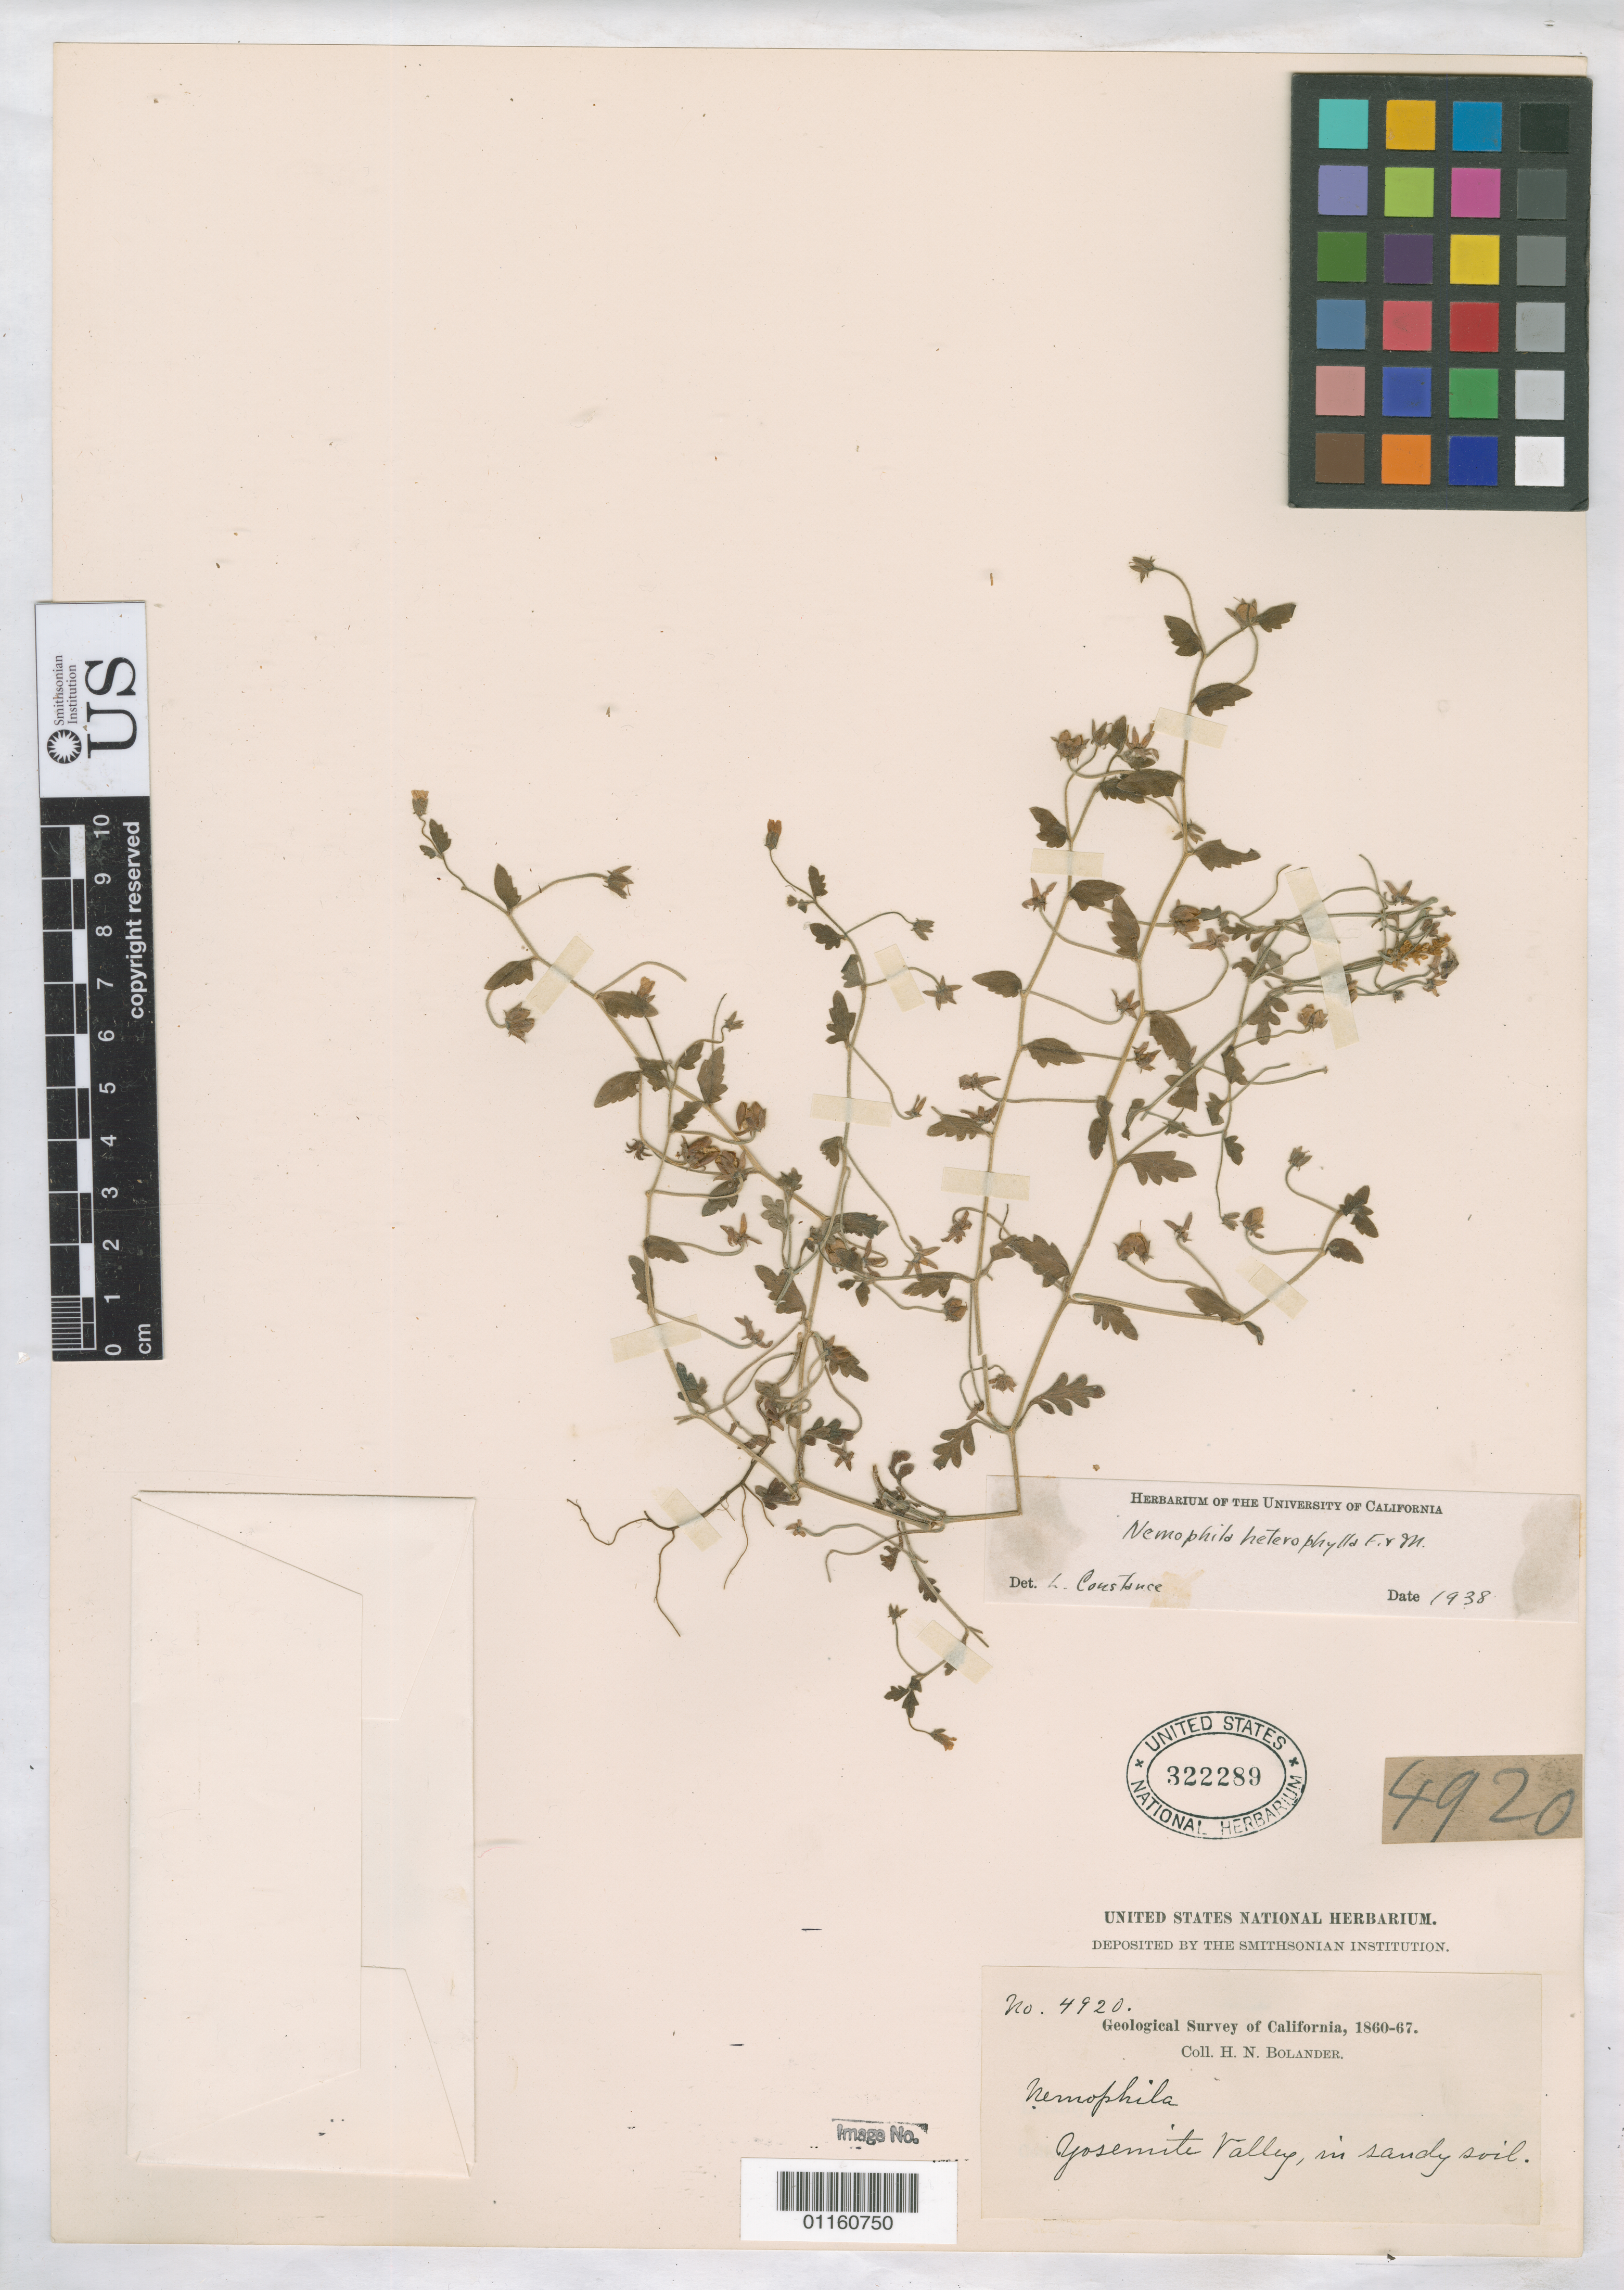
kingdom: Plantae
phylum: Tracheophyta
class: Magnoliopsida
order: Boraginales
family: Hydrophyllaceae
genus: Nemophila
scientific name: Nemophila heterophylla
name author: Fisch. & C.A. Mey.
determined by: Constance, L., (UC), University of California Berkeley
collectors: H. Bolander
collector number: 4920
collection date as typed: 1860 to -- --- 1867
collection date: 1860/1867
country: United States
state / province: California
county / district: Mariposa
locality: Yosemite Valley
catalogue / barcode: US 322289